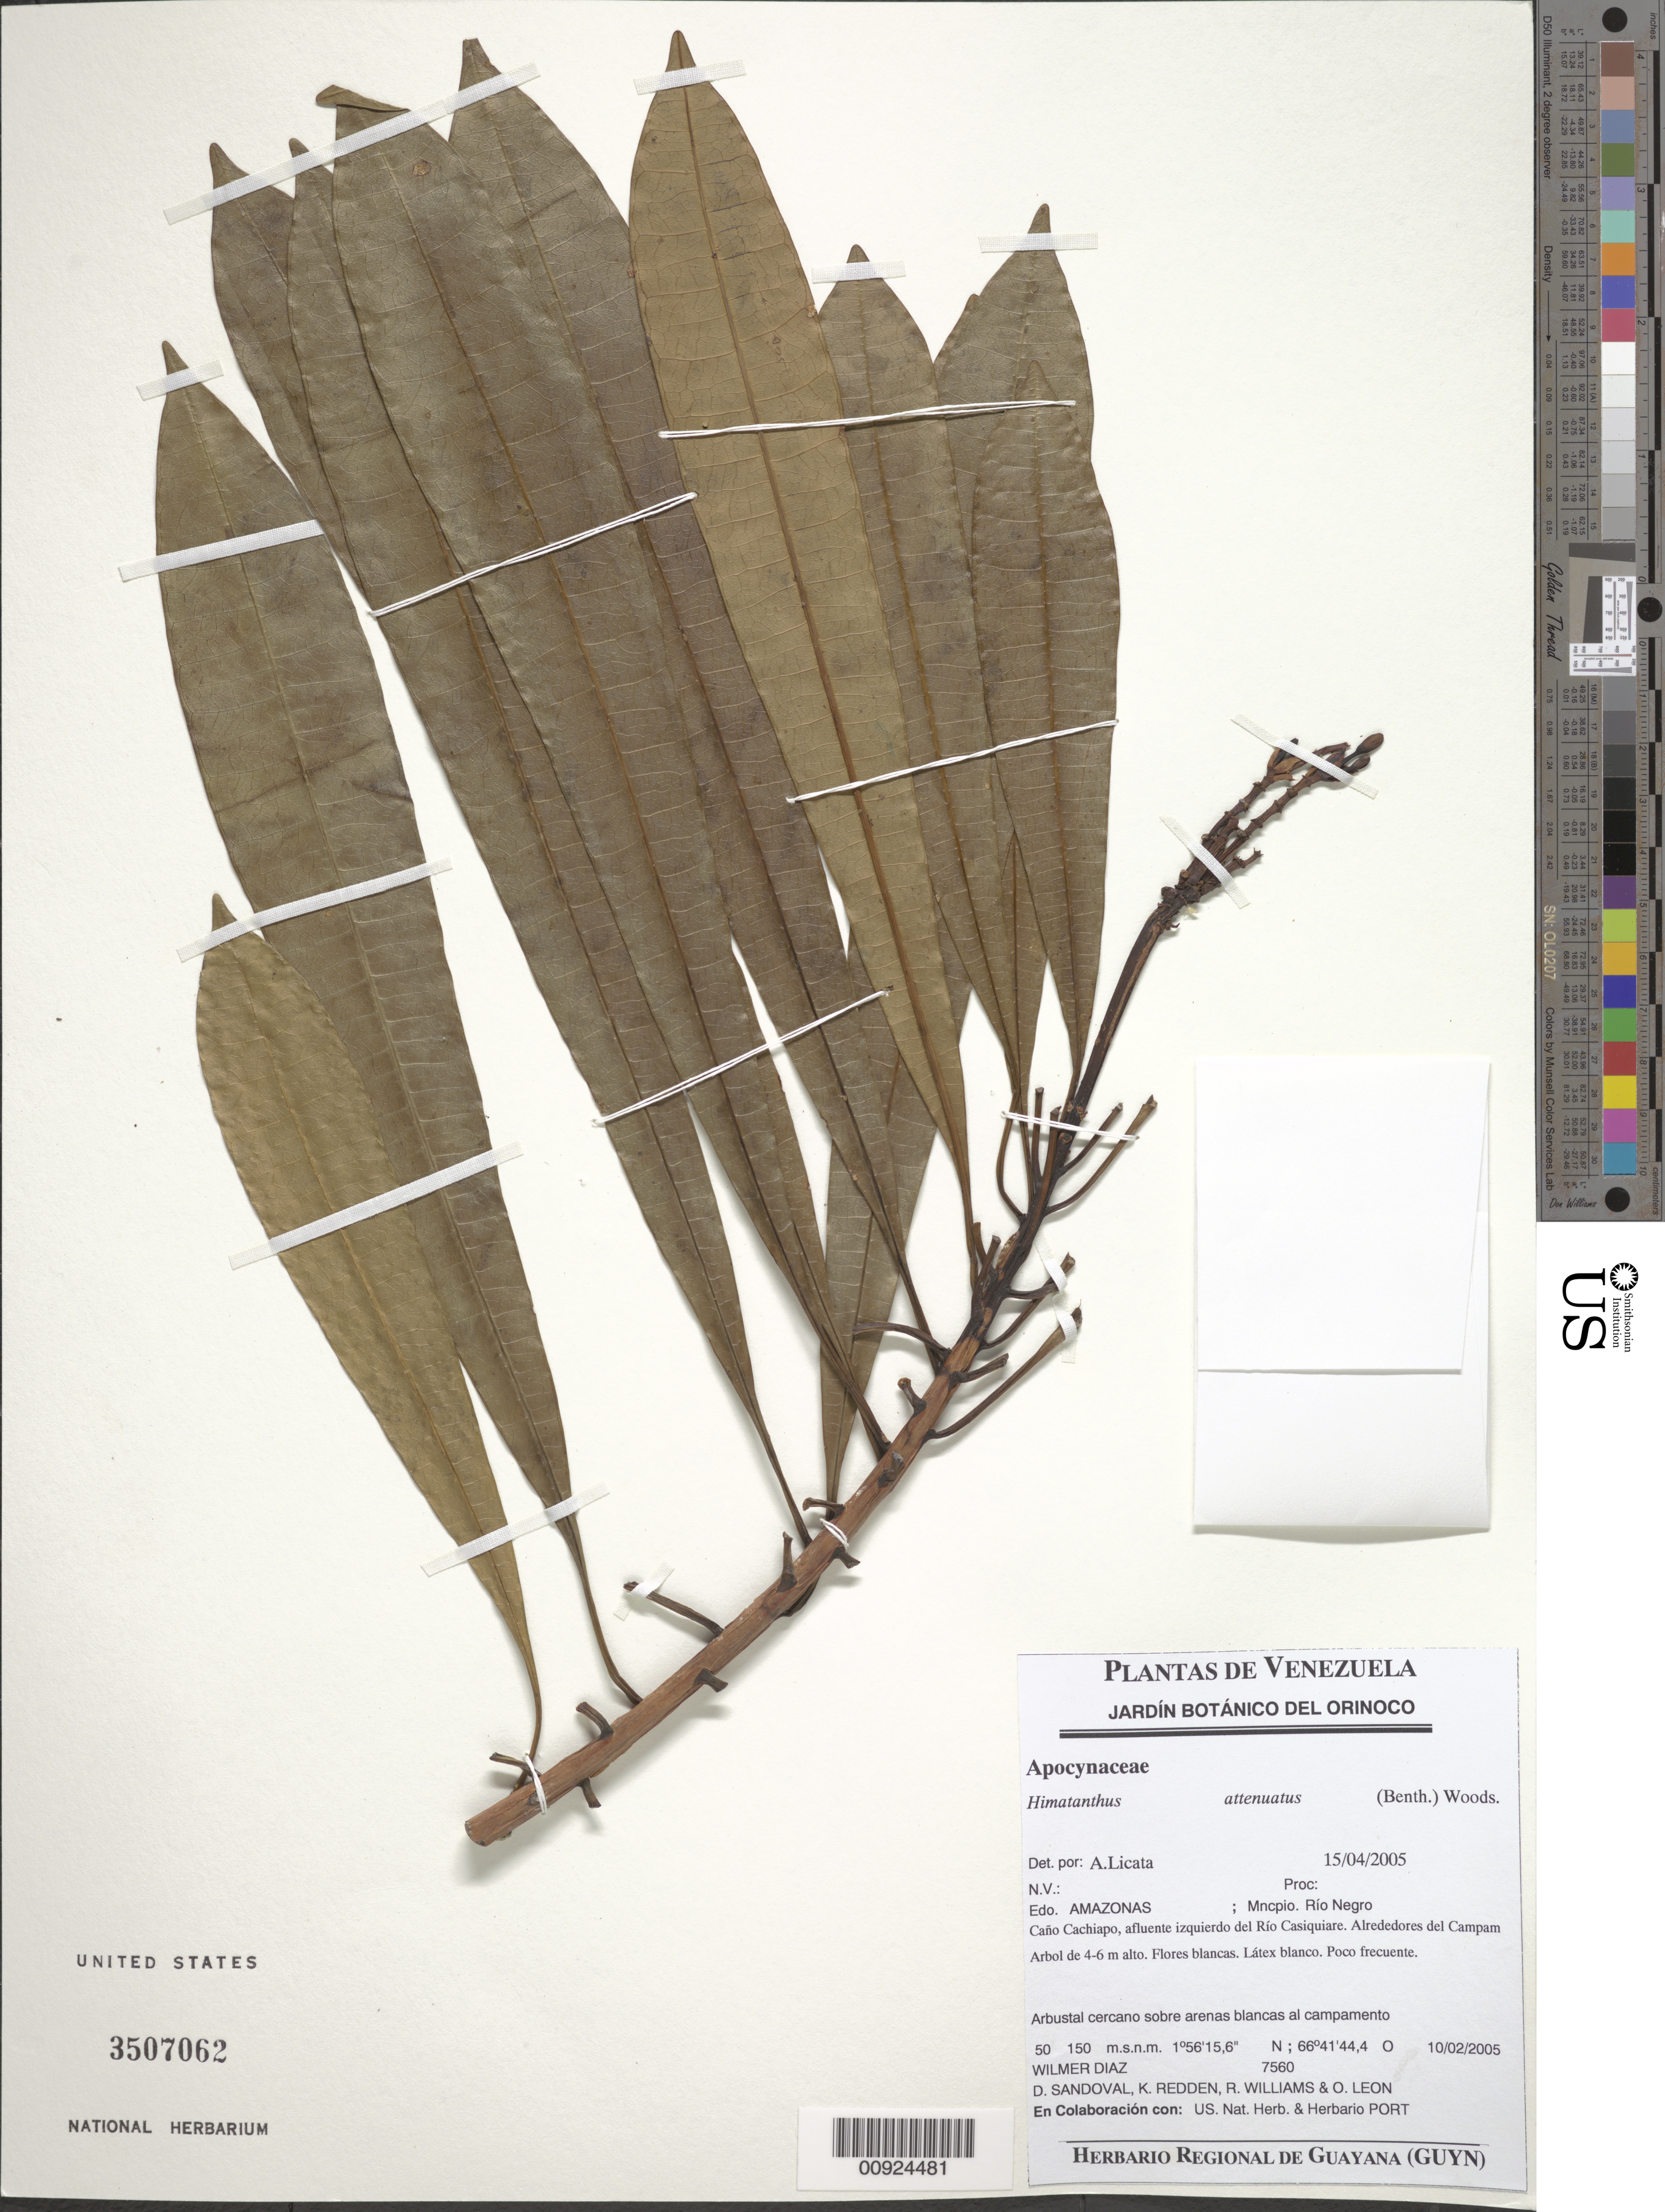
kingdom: Plantae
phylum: Tracheophyta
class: Magnoliopsida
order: Gentianales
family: Apocynaceae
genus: Himatanthus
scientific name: Himatanthus attenuatus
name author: (Benth.) Woodson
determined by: Licata, A., (PORT), Univ. Nac. Exp. de los Llanos Ezequiel Zamora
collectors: W. Díaz P., D. Sandoval, K. M. Redden, R. Williams & O. León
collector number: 7560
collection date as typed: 10-Feb-05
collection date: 2005-02-10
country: Venezuela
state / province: Amazonas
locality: Mun. Río Negro, Caño Cachiapo, afluente del Río Casiquaire, alrededores del Campamento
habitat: Bosque estacionalmente inundable por aguas negras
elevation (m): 50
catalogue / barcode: US 3507062